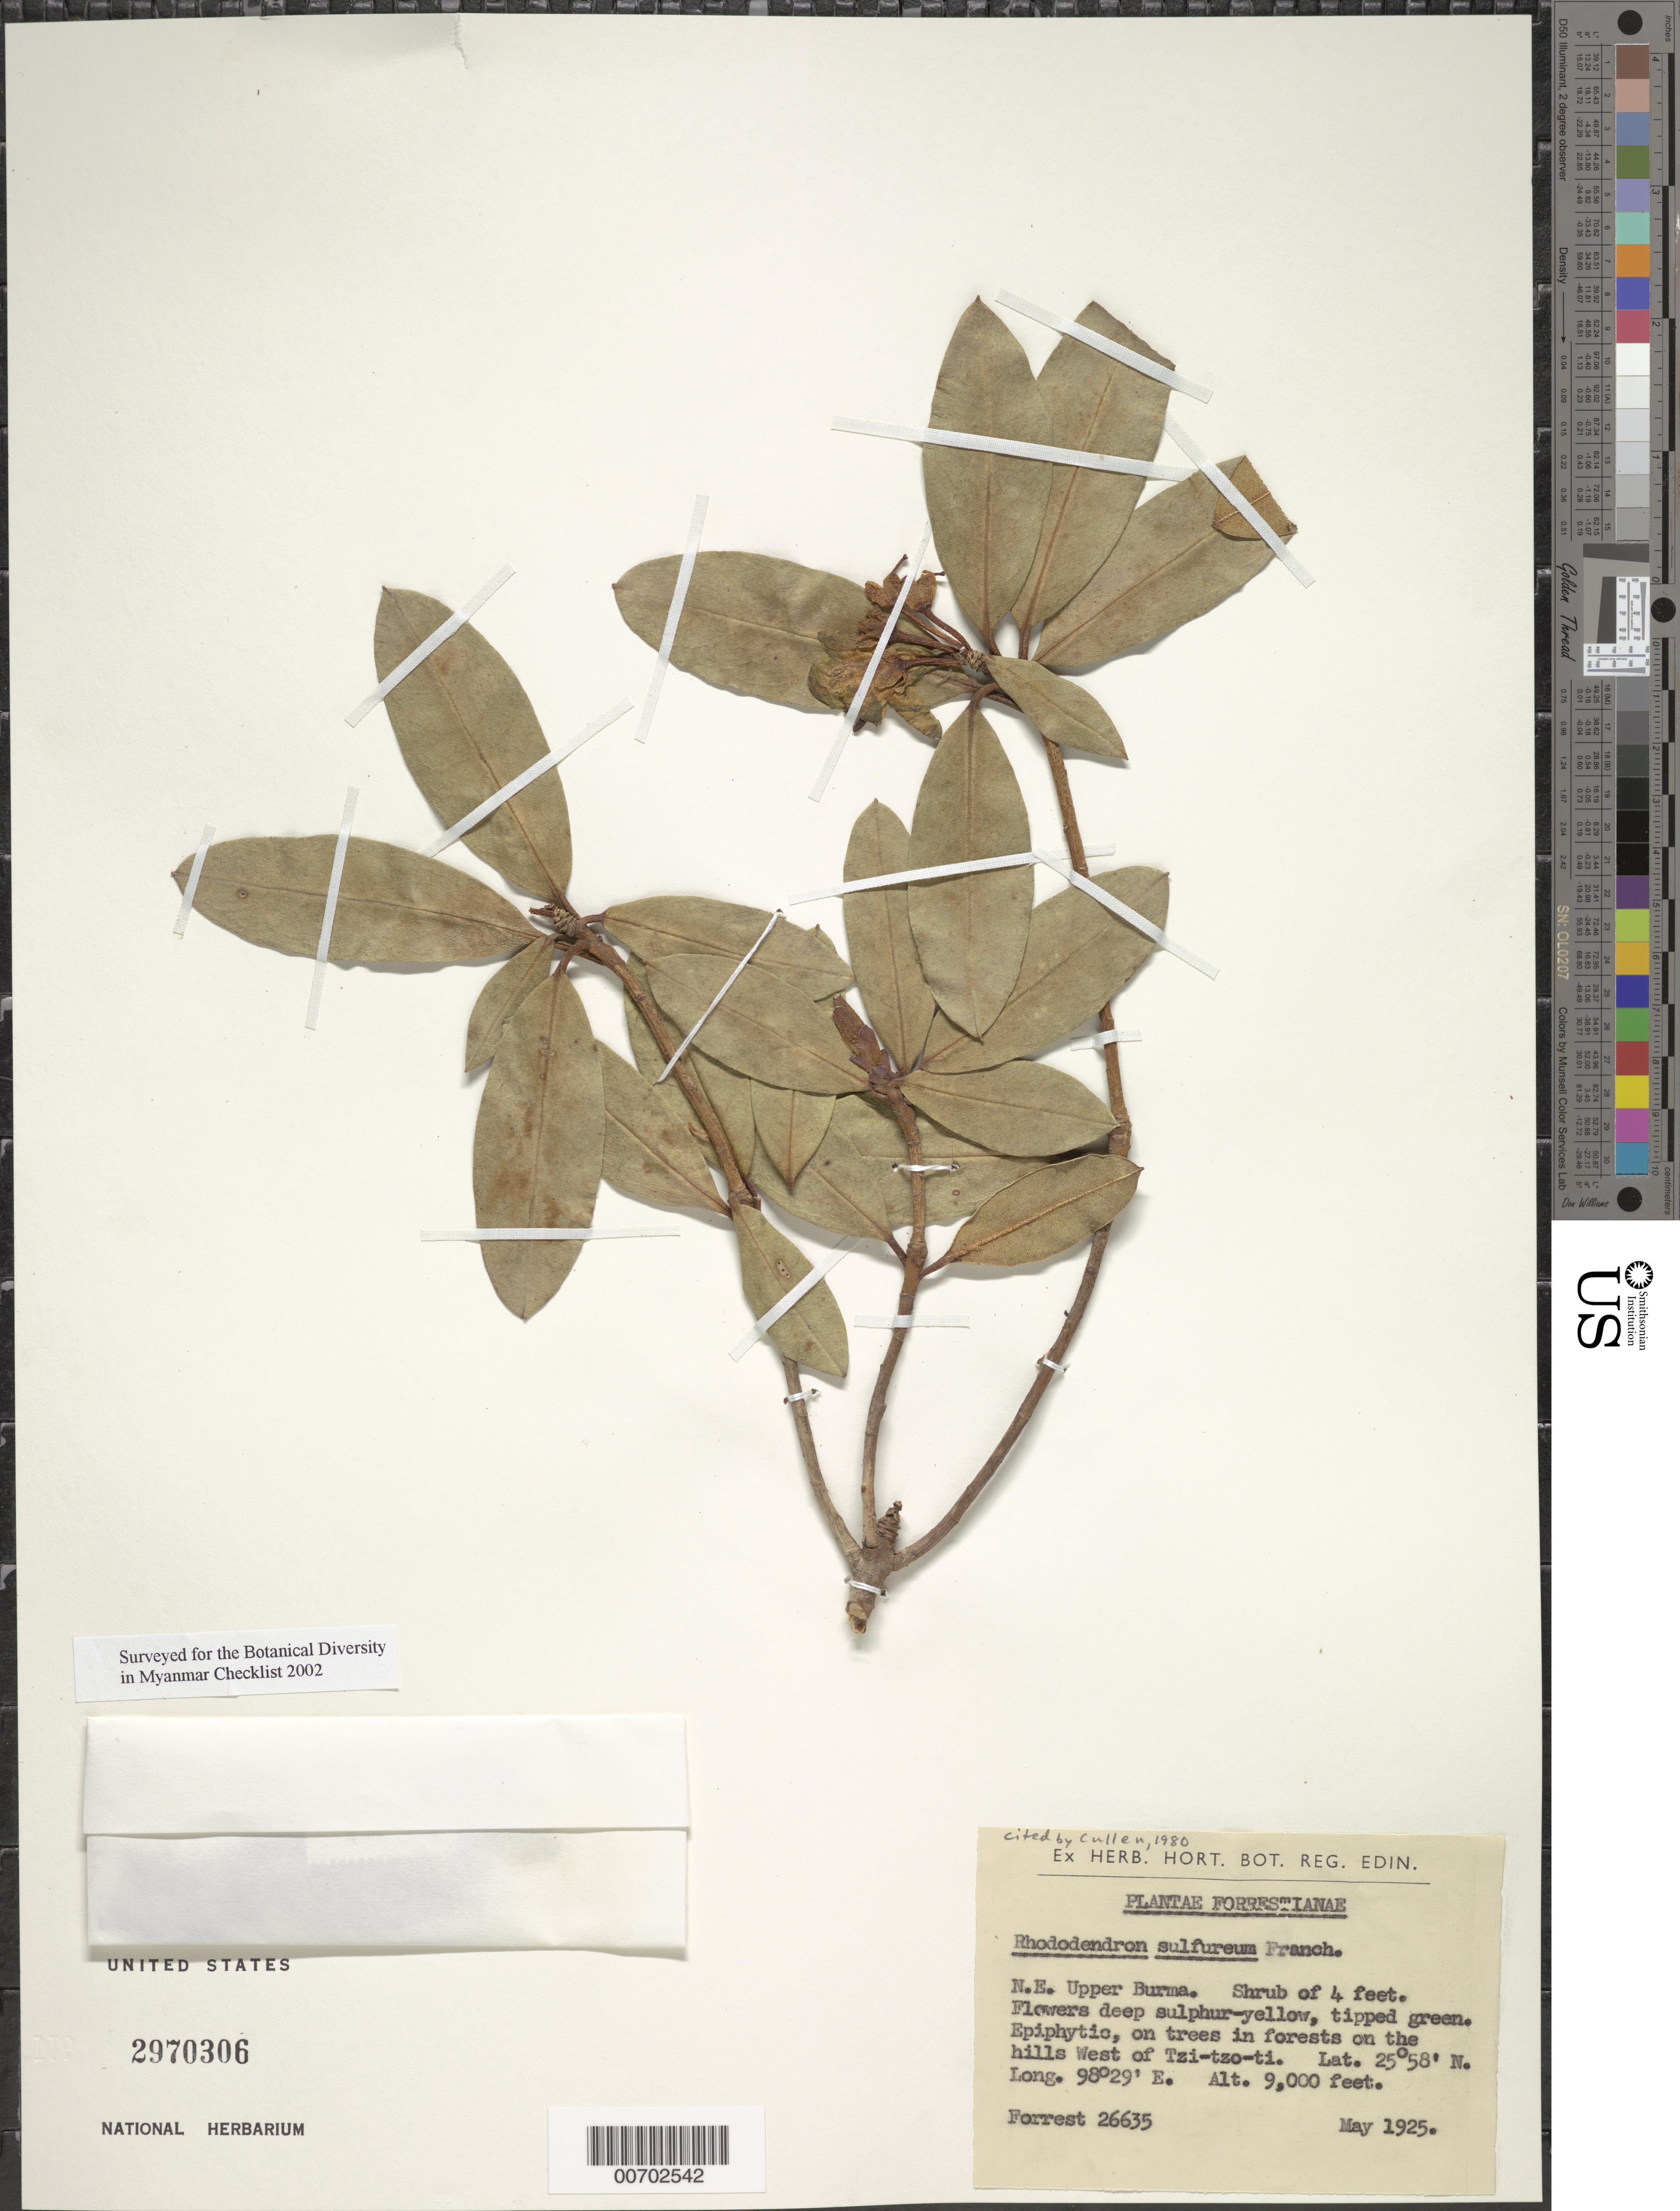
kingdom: Plantae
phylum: Tracheophyta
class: Magnoliopsida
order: Ericales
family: Ericaceae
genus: Rhododendron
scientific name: Rhododendron sulfureum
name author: Franch.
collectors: G. Forrest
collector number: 26635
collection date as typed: May 1925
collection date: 1925-05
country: Myanmar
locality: Tzi-tzo-ti, W of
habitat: In forests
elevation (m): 2743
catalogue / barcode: US 2970306